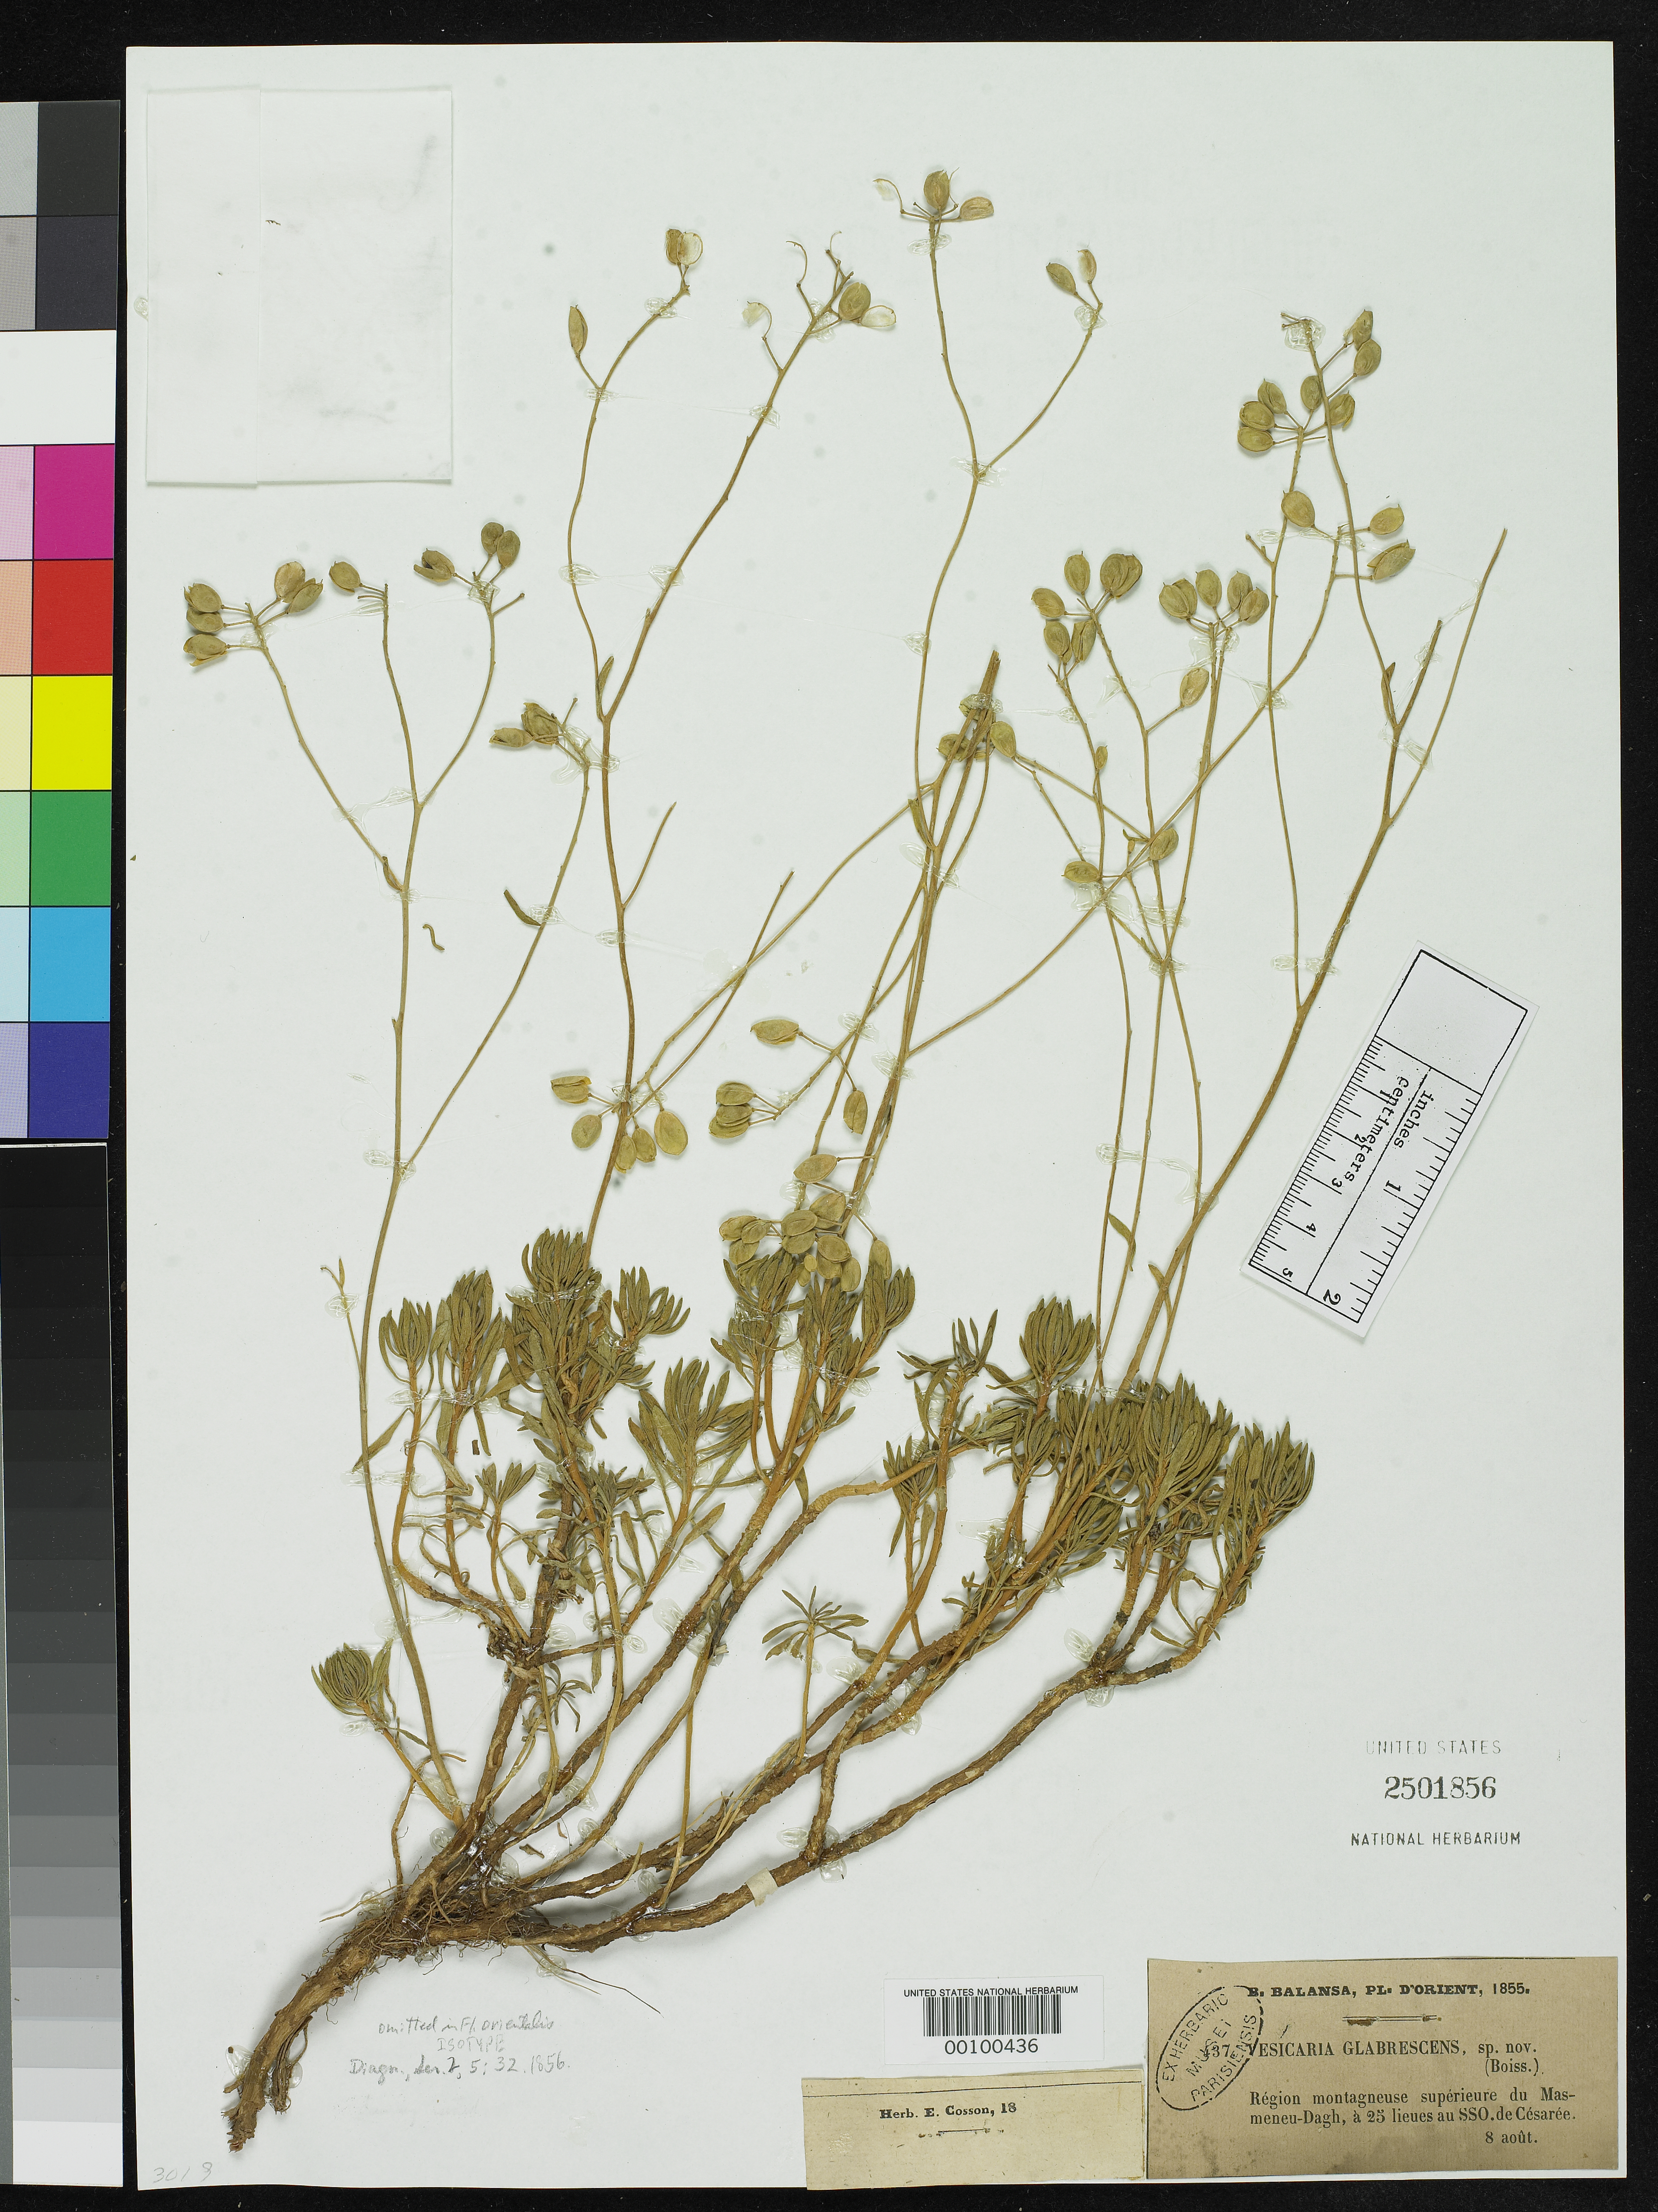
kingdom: Plantae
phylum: Tracheophyta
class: Magnoliopsida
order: Brassicales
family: Brassicaceae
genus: Physaria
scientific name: Physaria glabrescens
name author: Boiss.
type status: Isotype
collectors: B. Balansa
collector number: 437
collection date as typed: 08 Aug 1855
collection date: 1855-08-08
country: Turkey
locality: Cilicia, above Masmeneu-Dagh.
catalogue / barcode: US 2501856